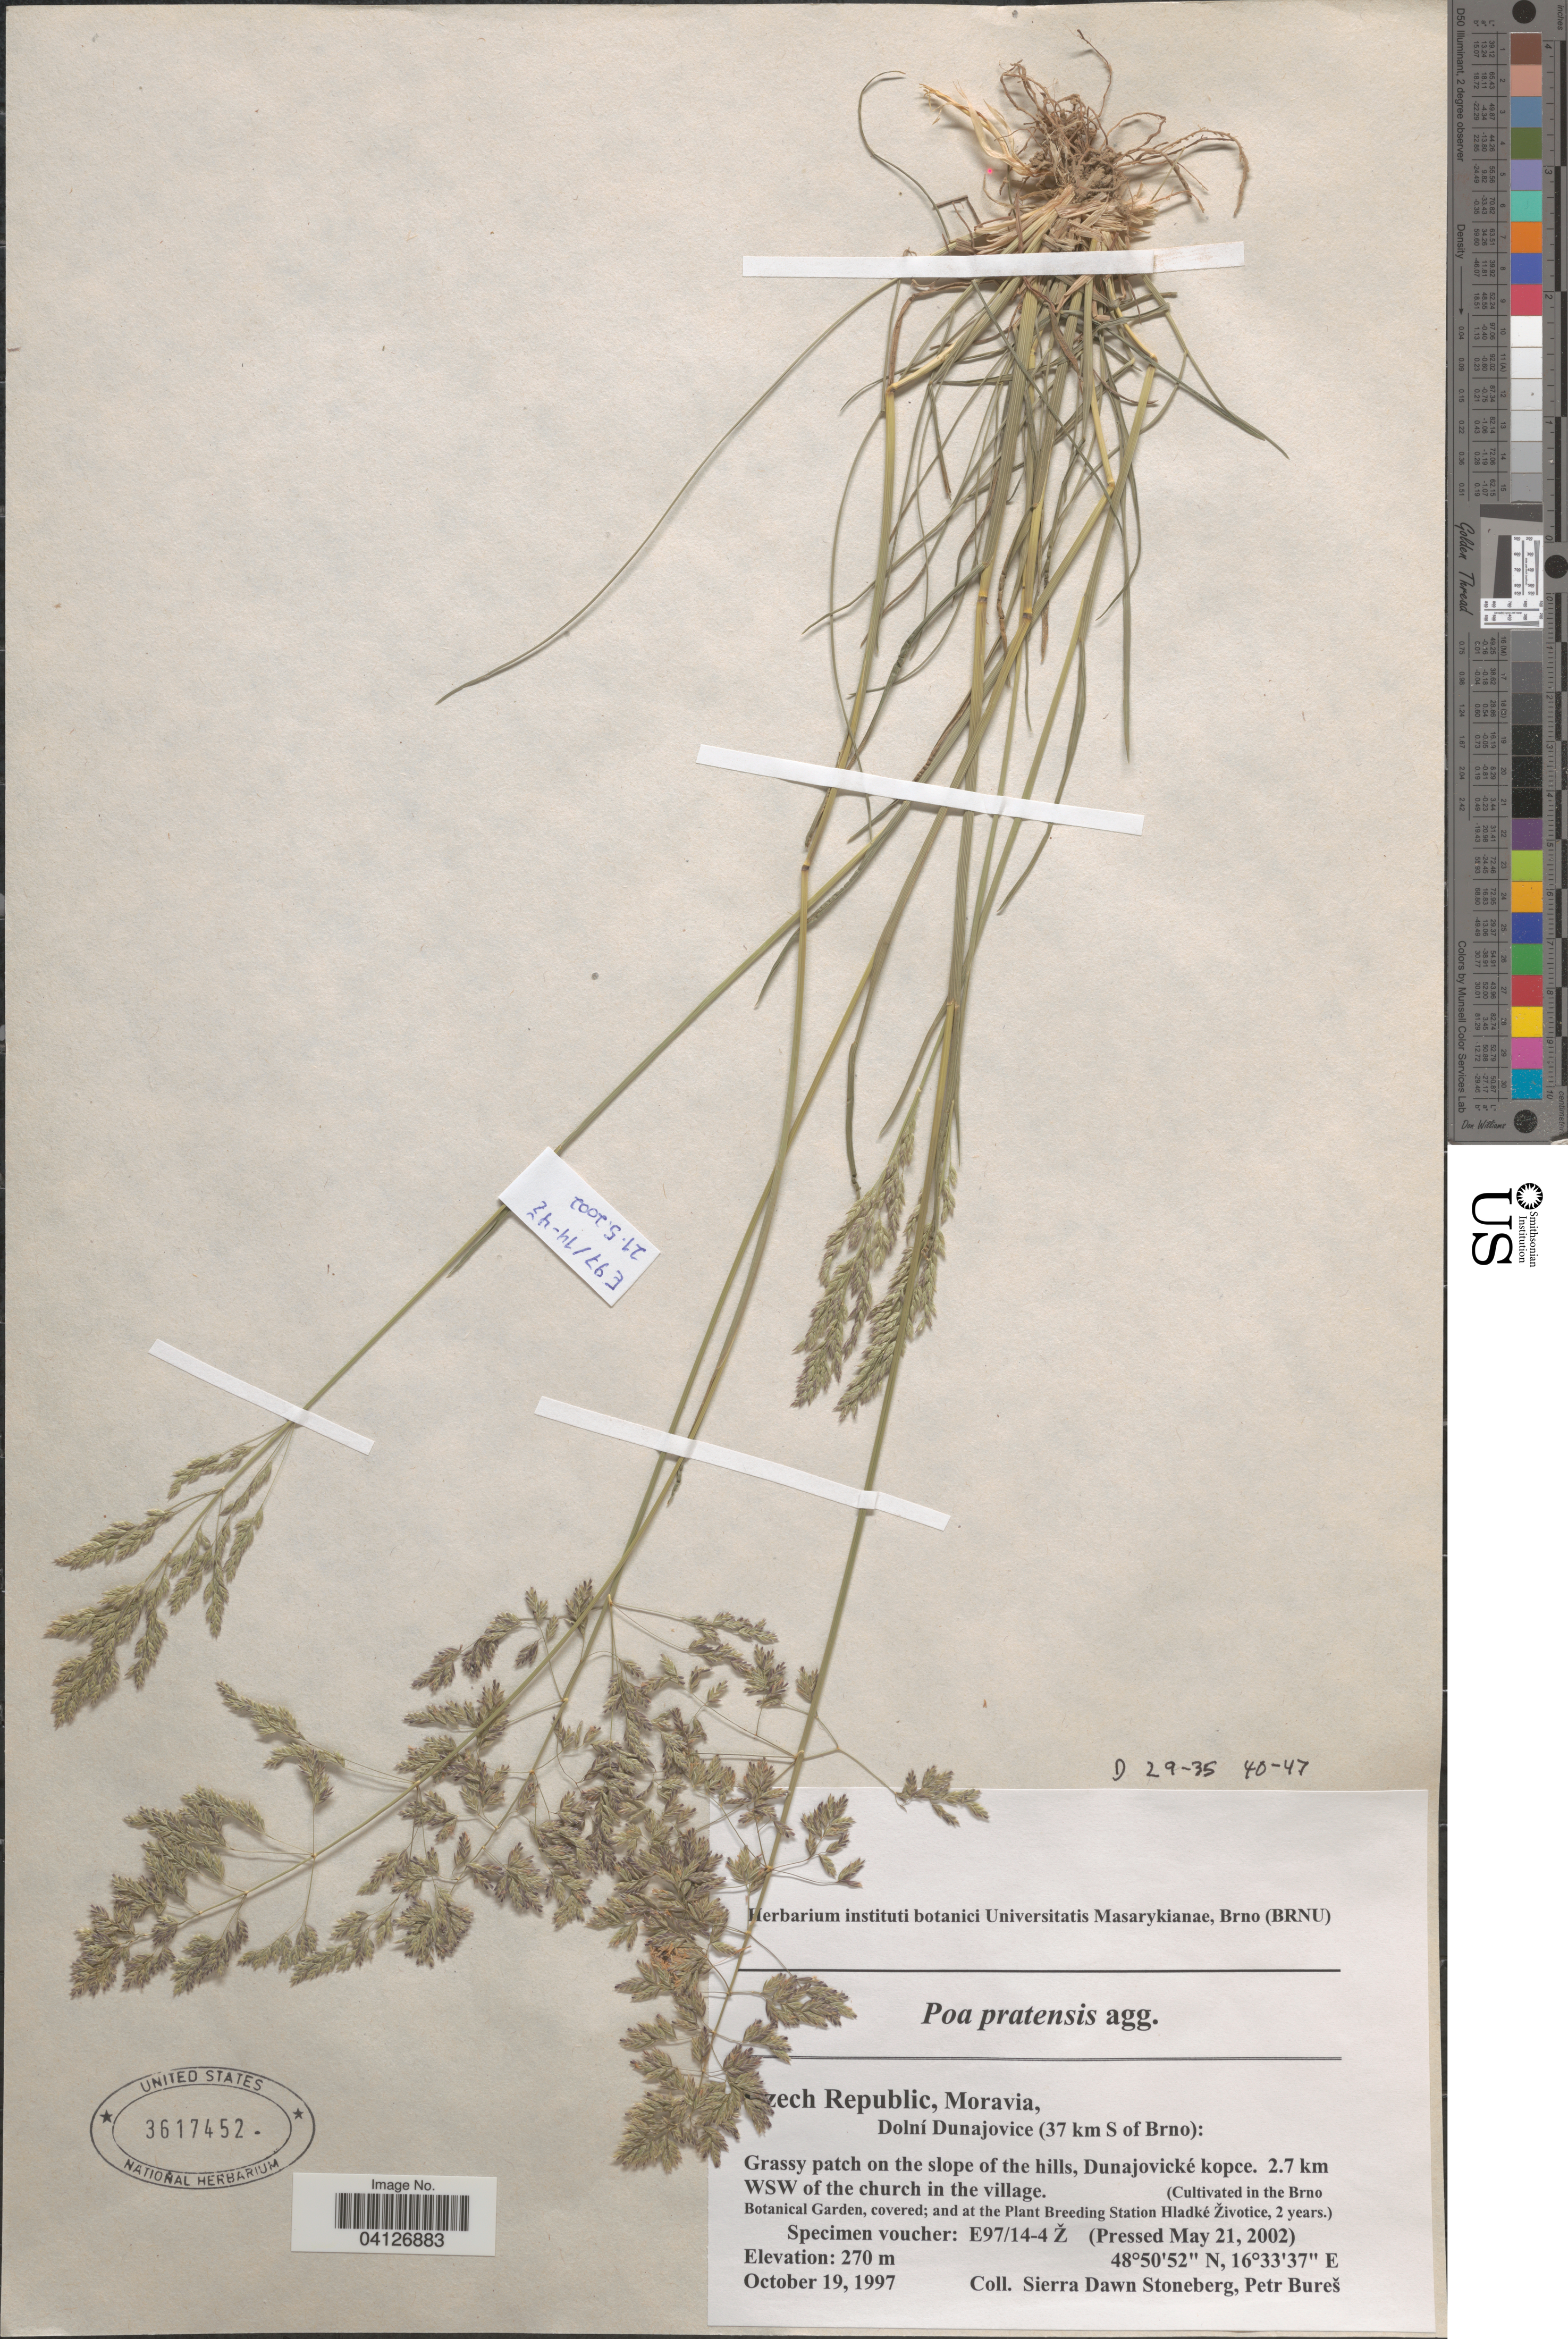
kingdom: Plantae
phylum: Tracheophyta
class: Liliopsida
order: Poales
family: Poaceae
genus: Poa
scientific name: Poa pratensis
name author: L.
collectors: Ex herb. instituti botanici Universitatis Masarykianae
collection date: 2002-05-21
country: Czechia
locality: In the Brno Botanical Garden, covered; and at the Plant Breeding Station Hladké Životice, 2 years.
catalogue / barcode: US 3617452